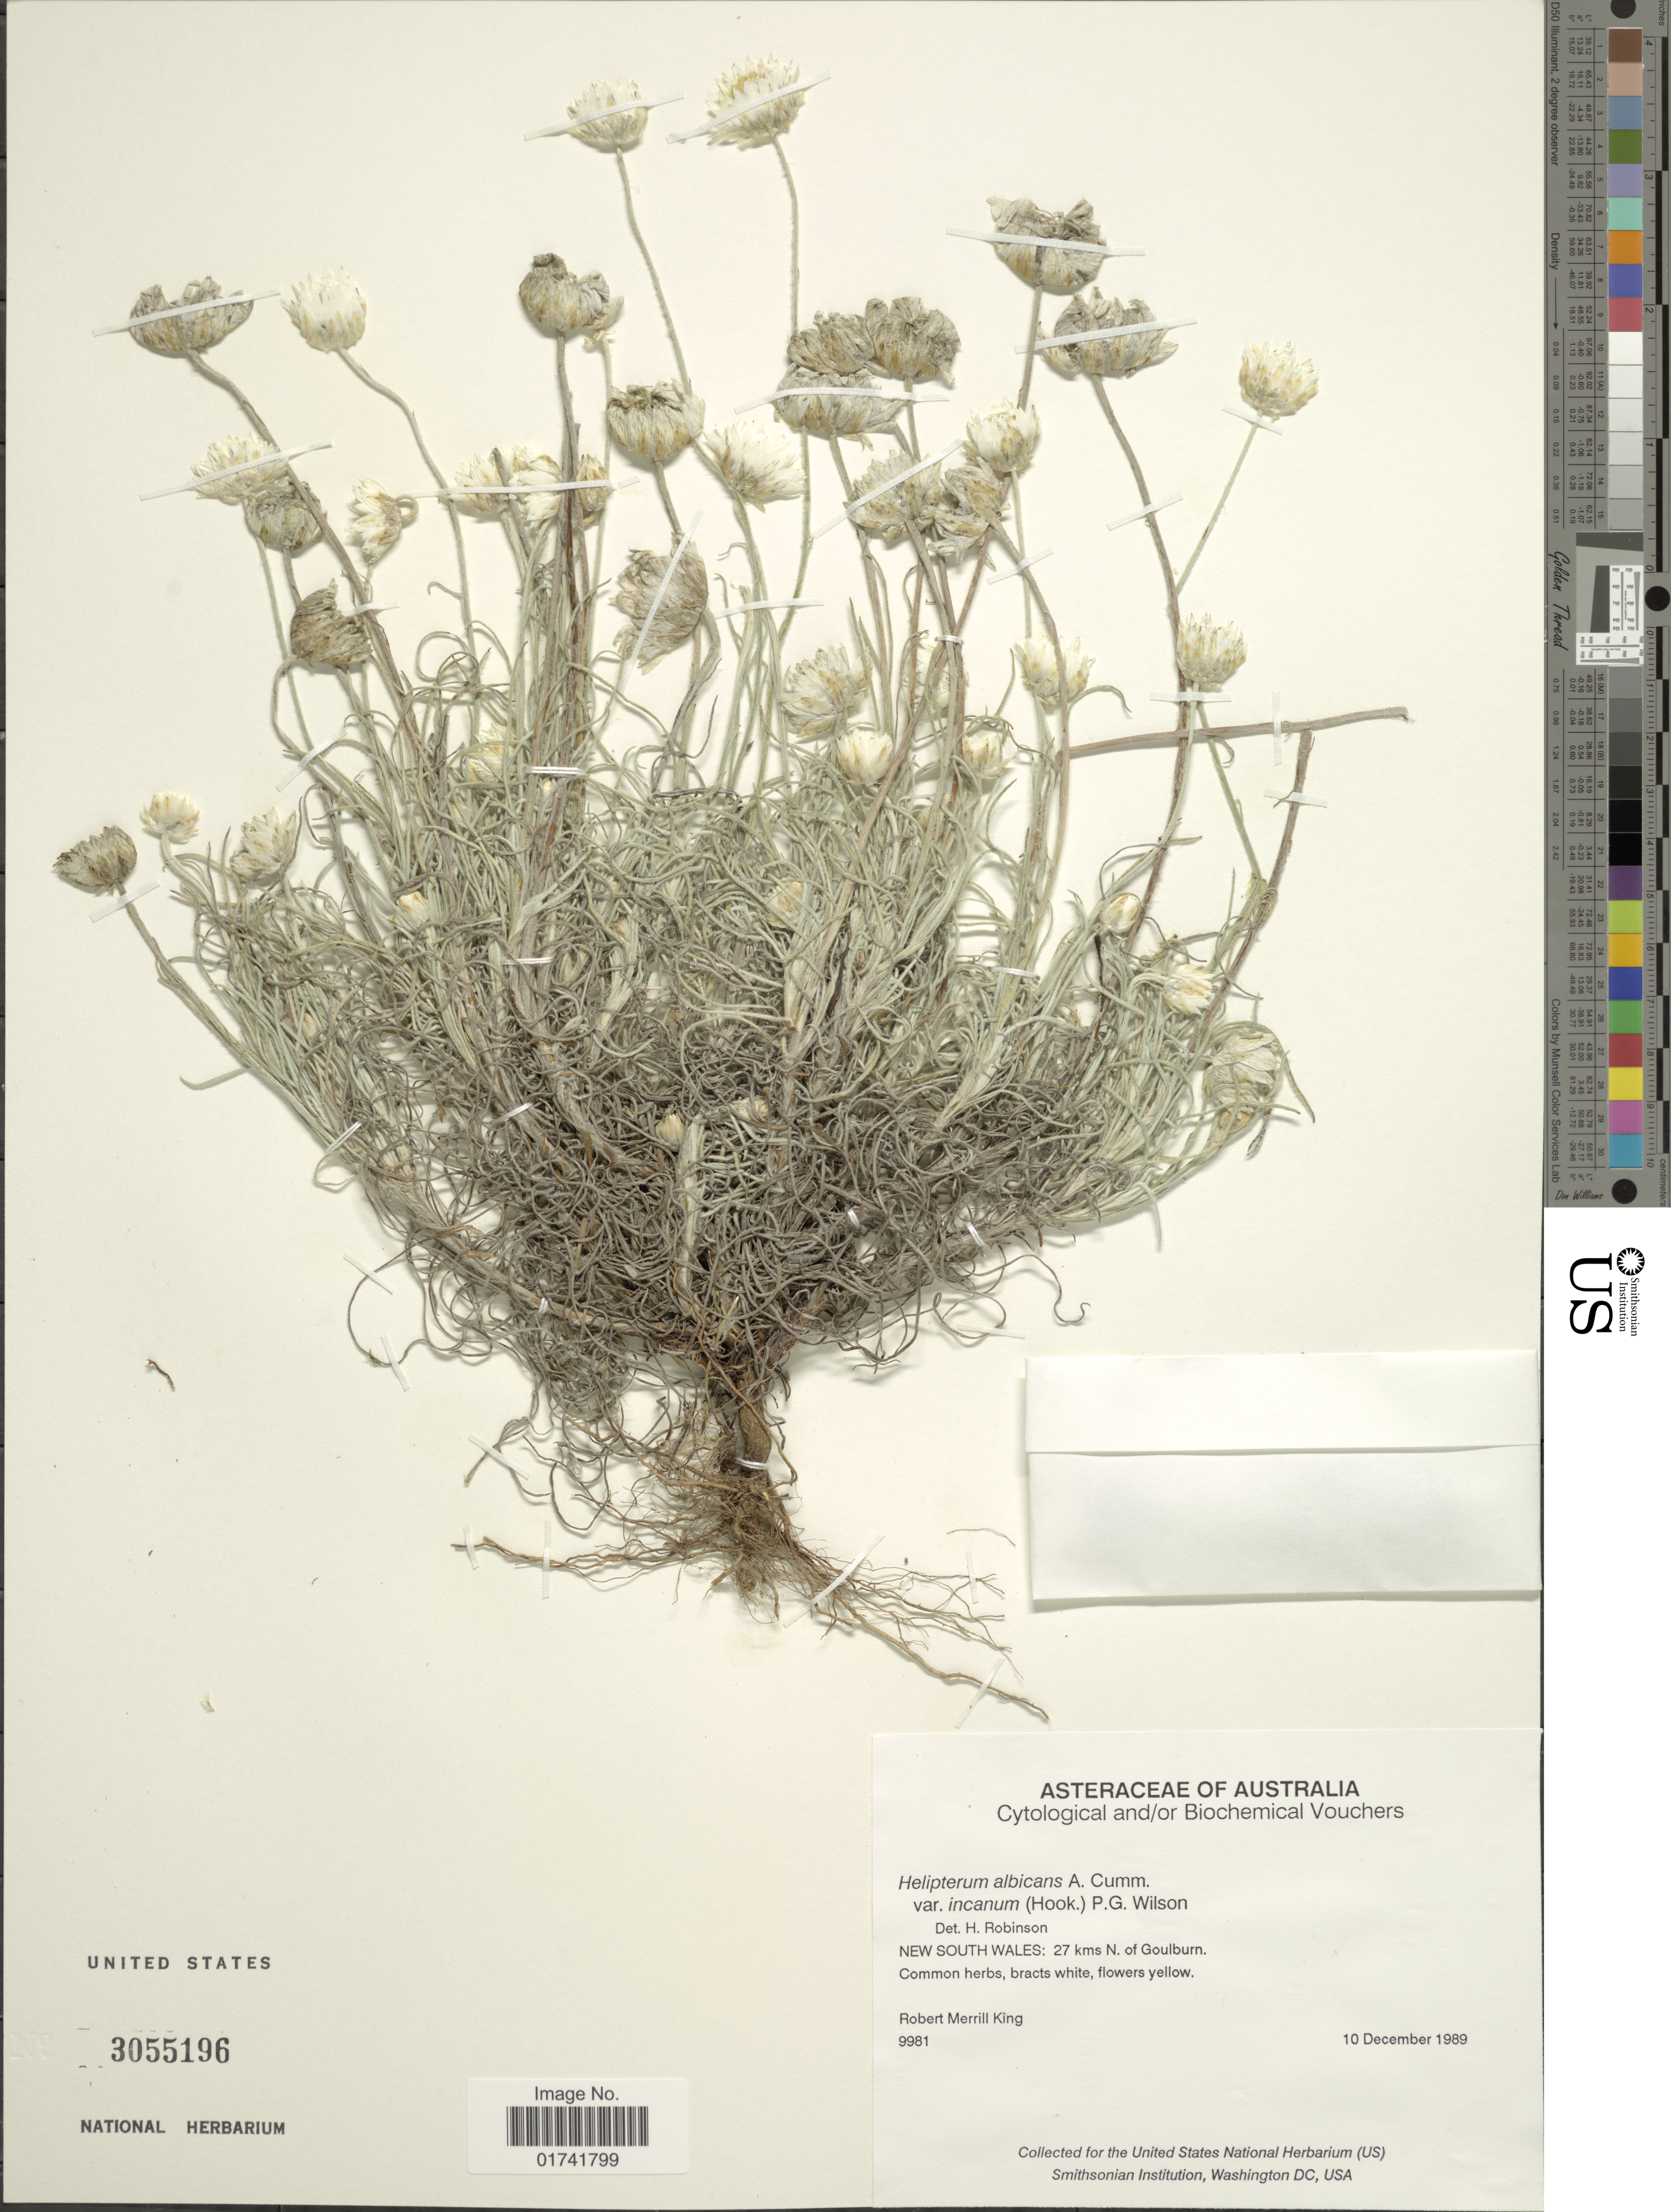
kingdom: Plantae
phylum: Tracheophyta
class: Magnoliopsida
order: Asterales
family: Asteraceae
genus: Leucochrysum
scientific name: Leucochrysum albicans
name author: (A. Cunn.) Paul G. Wilson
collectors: R. M. King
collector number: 9981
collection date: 1989-12-10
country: Australia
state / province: New South Wales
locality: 27 kms. N. of Goulburn.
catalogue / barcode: US 3055196